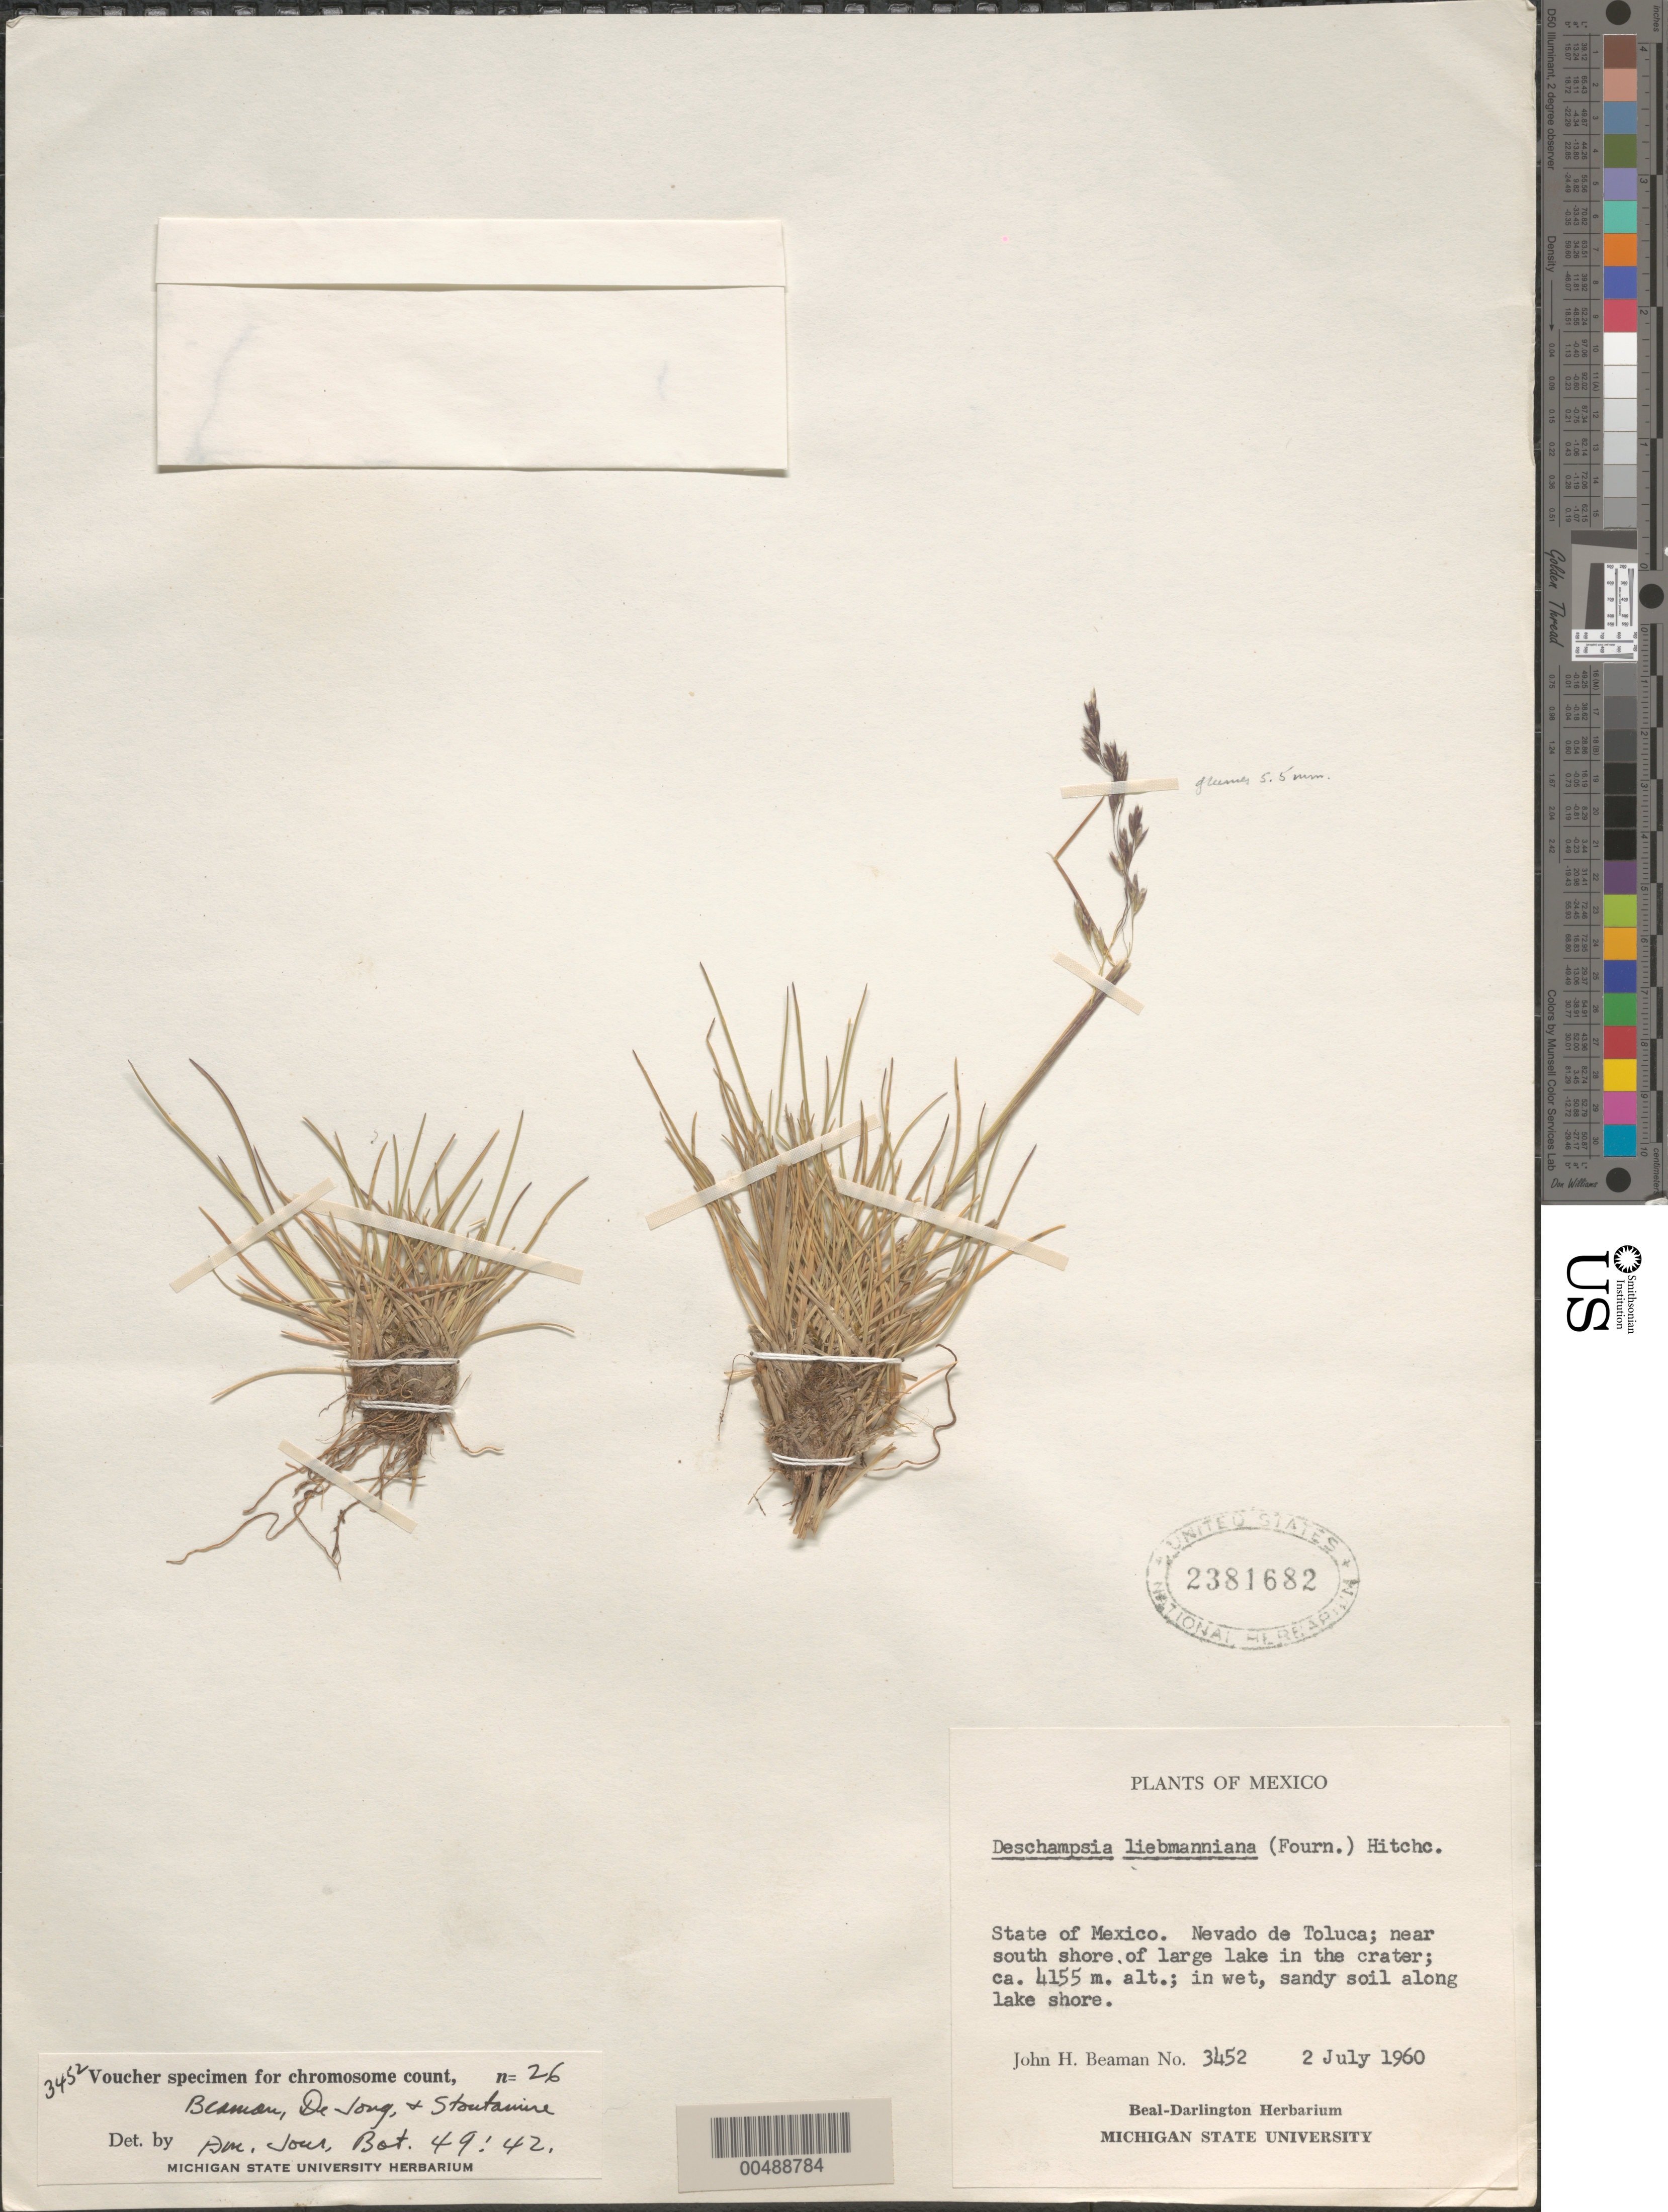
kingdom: Plantae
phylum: Tracheophyta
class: Liliopsida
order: Poales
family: Poaceae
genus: Deschampsia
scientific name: Deschampsia liebmanniana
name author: (E. Fourn.) Hitchc.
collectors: J. H. Beaman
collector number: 3452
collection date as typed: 2 Jul 1960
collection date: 1960-07-02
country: Mexico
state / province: México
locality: Nevado de Toluca, near S shore of large lake in the crater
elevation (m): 4155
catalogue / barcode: US 2381682